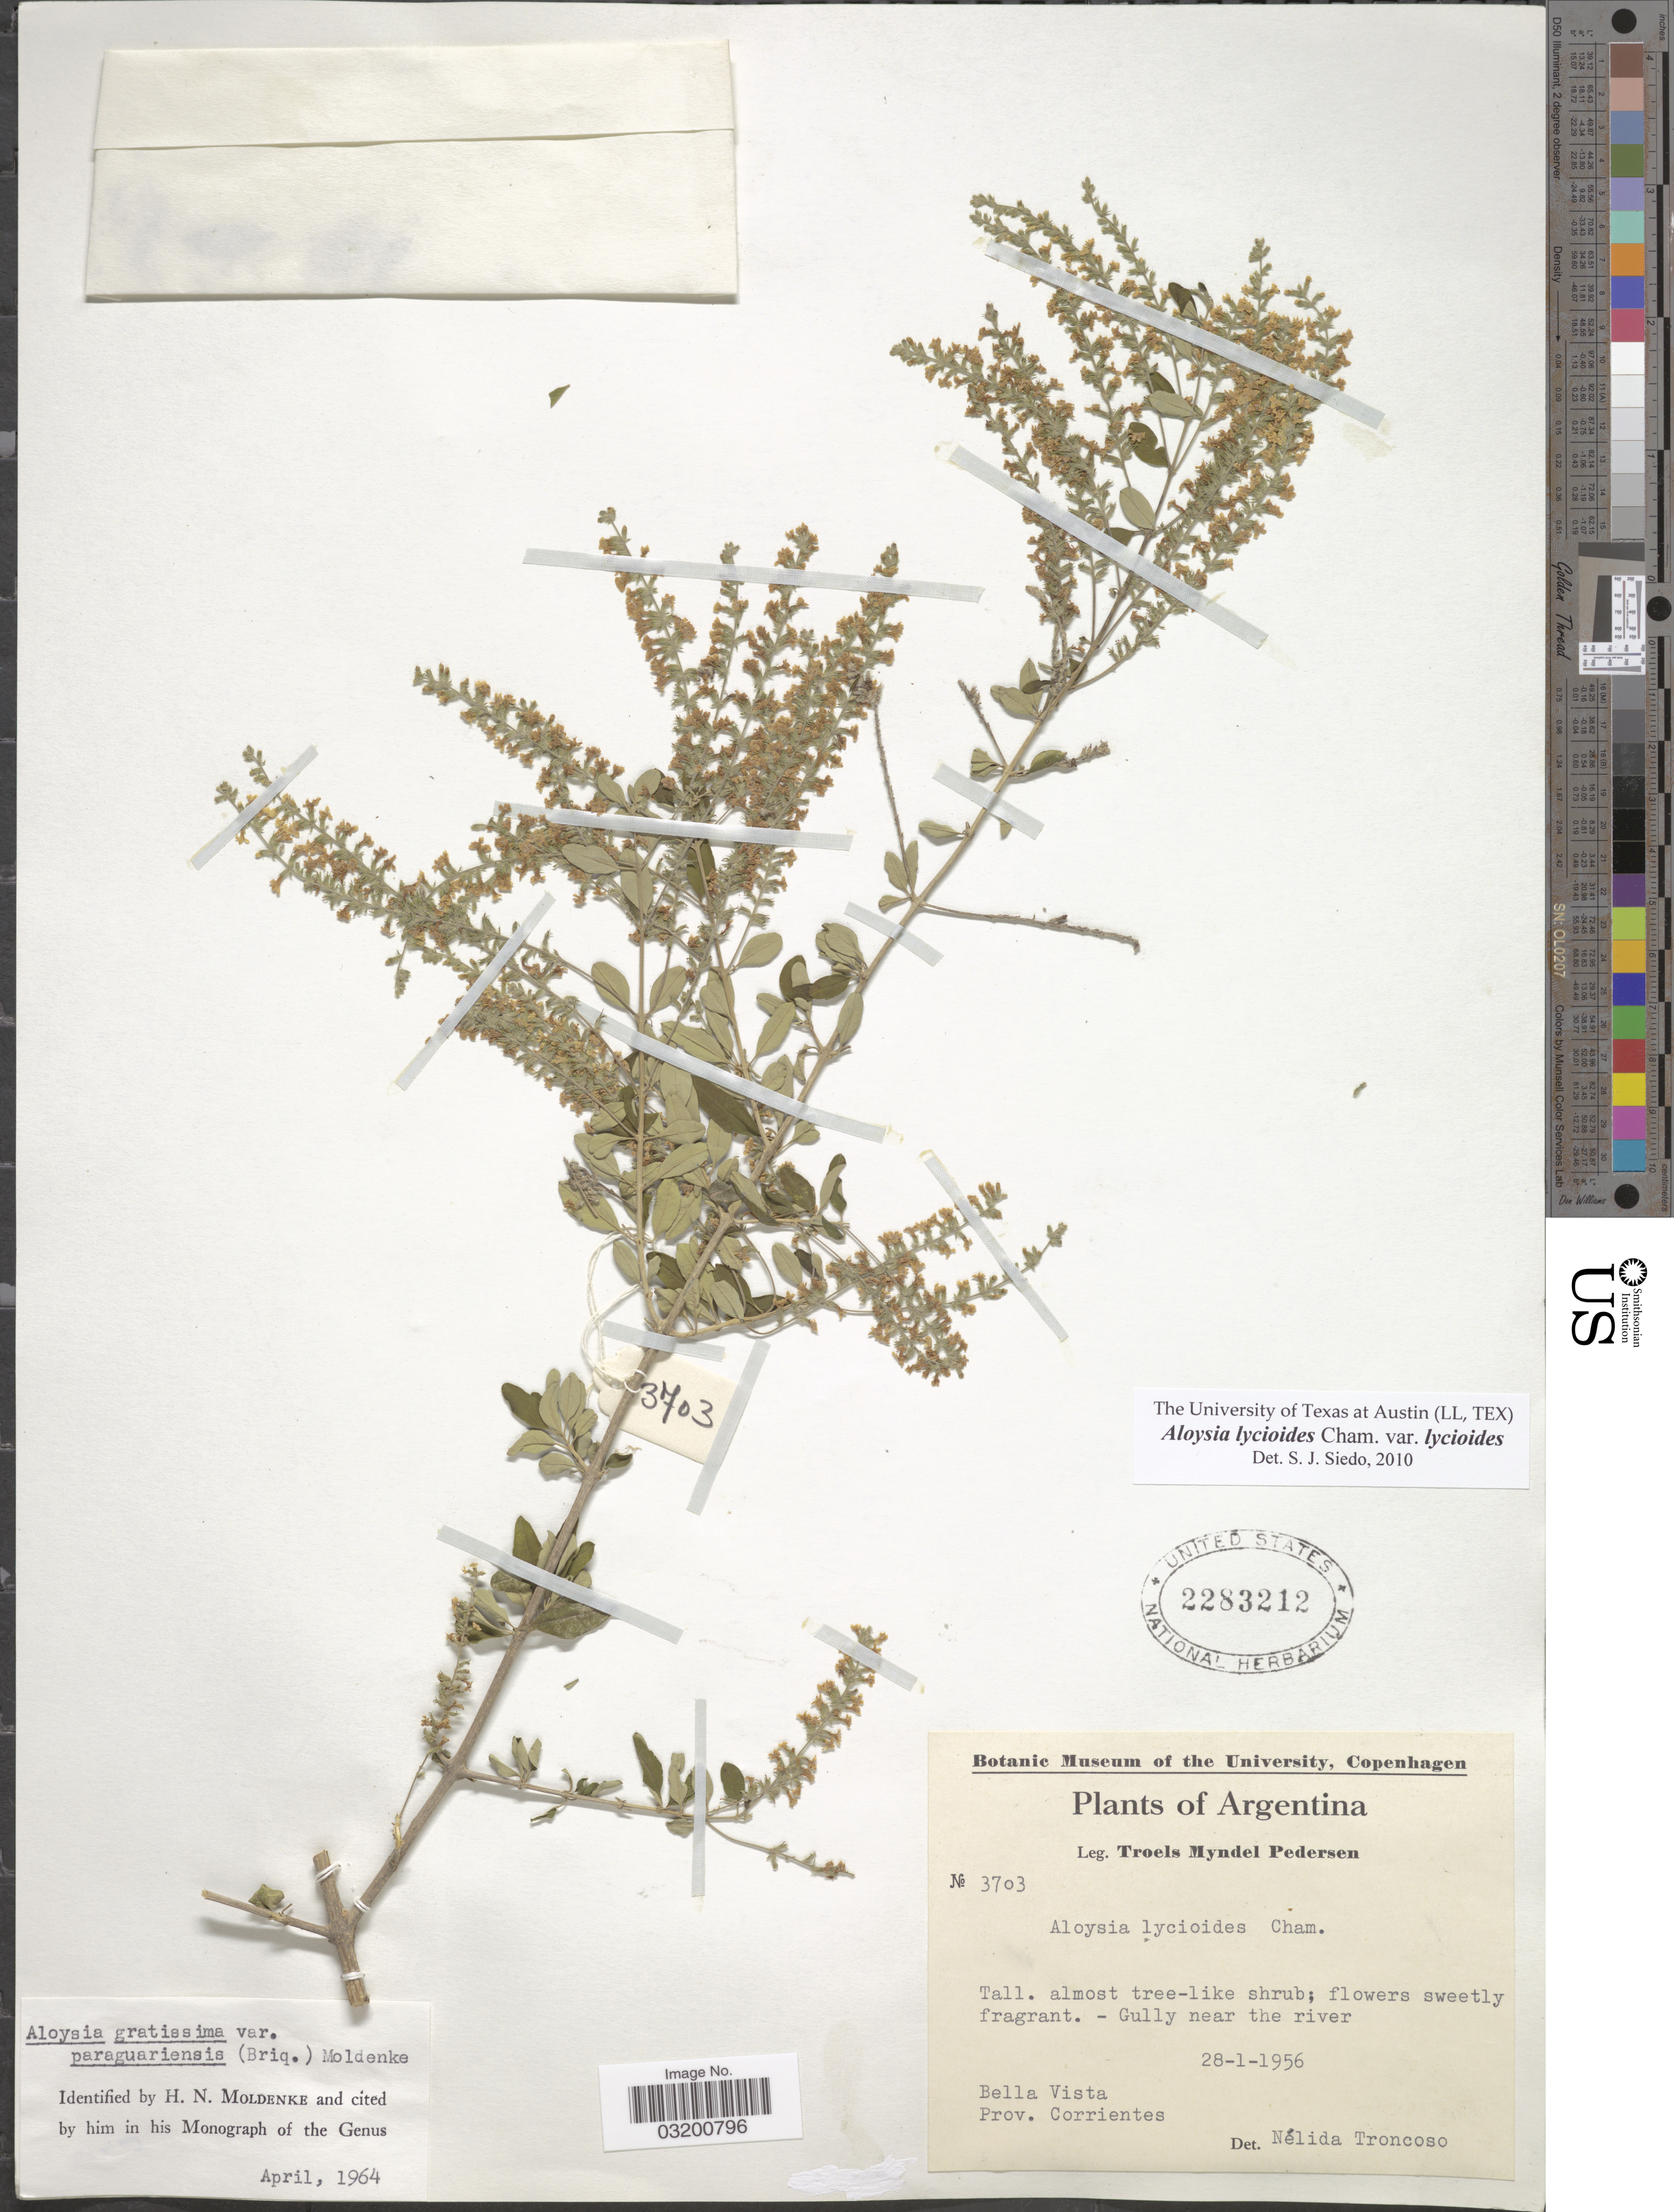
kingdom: Plantae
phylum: Tracheophyta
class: Magnoliopsida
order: Lamiales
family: Verbenaceae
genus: Aloysia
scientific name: Aloysia lycioides var. lycioides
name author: Cham.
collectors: T. Pederson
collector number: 3703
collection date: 1956-01-28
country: Argentina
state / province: Corrientes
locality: Gully near the river. Bella Vista.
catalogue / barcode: US 2283212